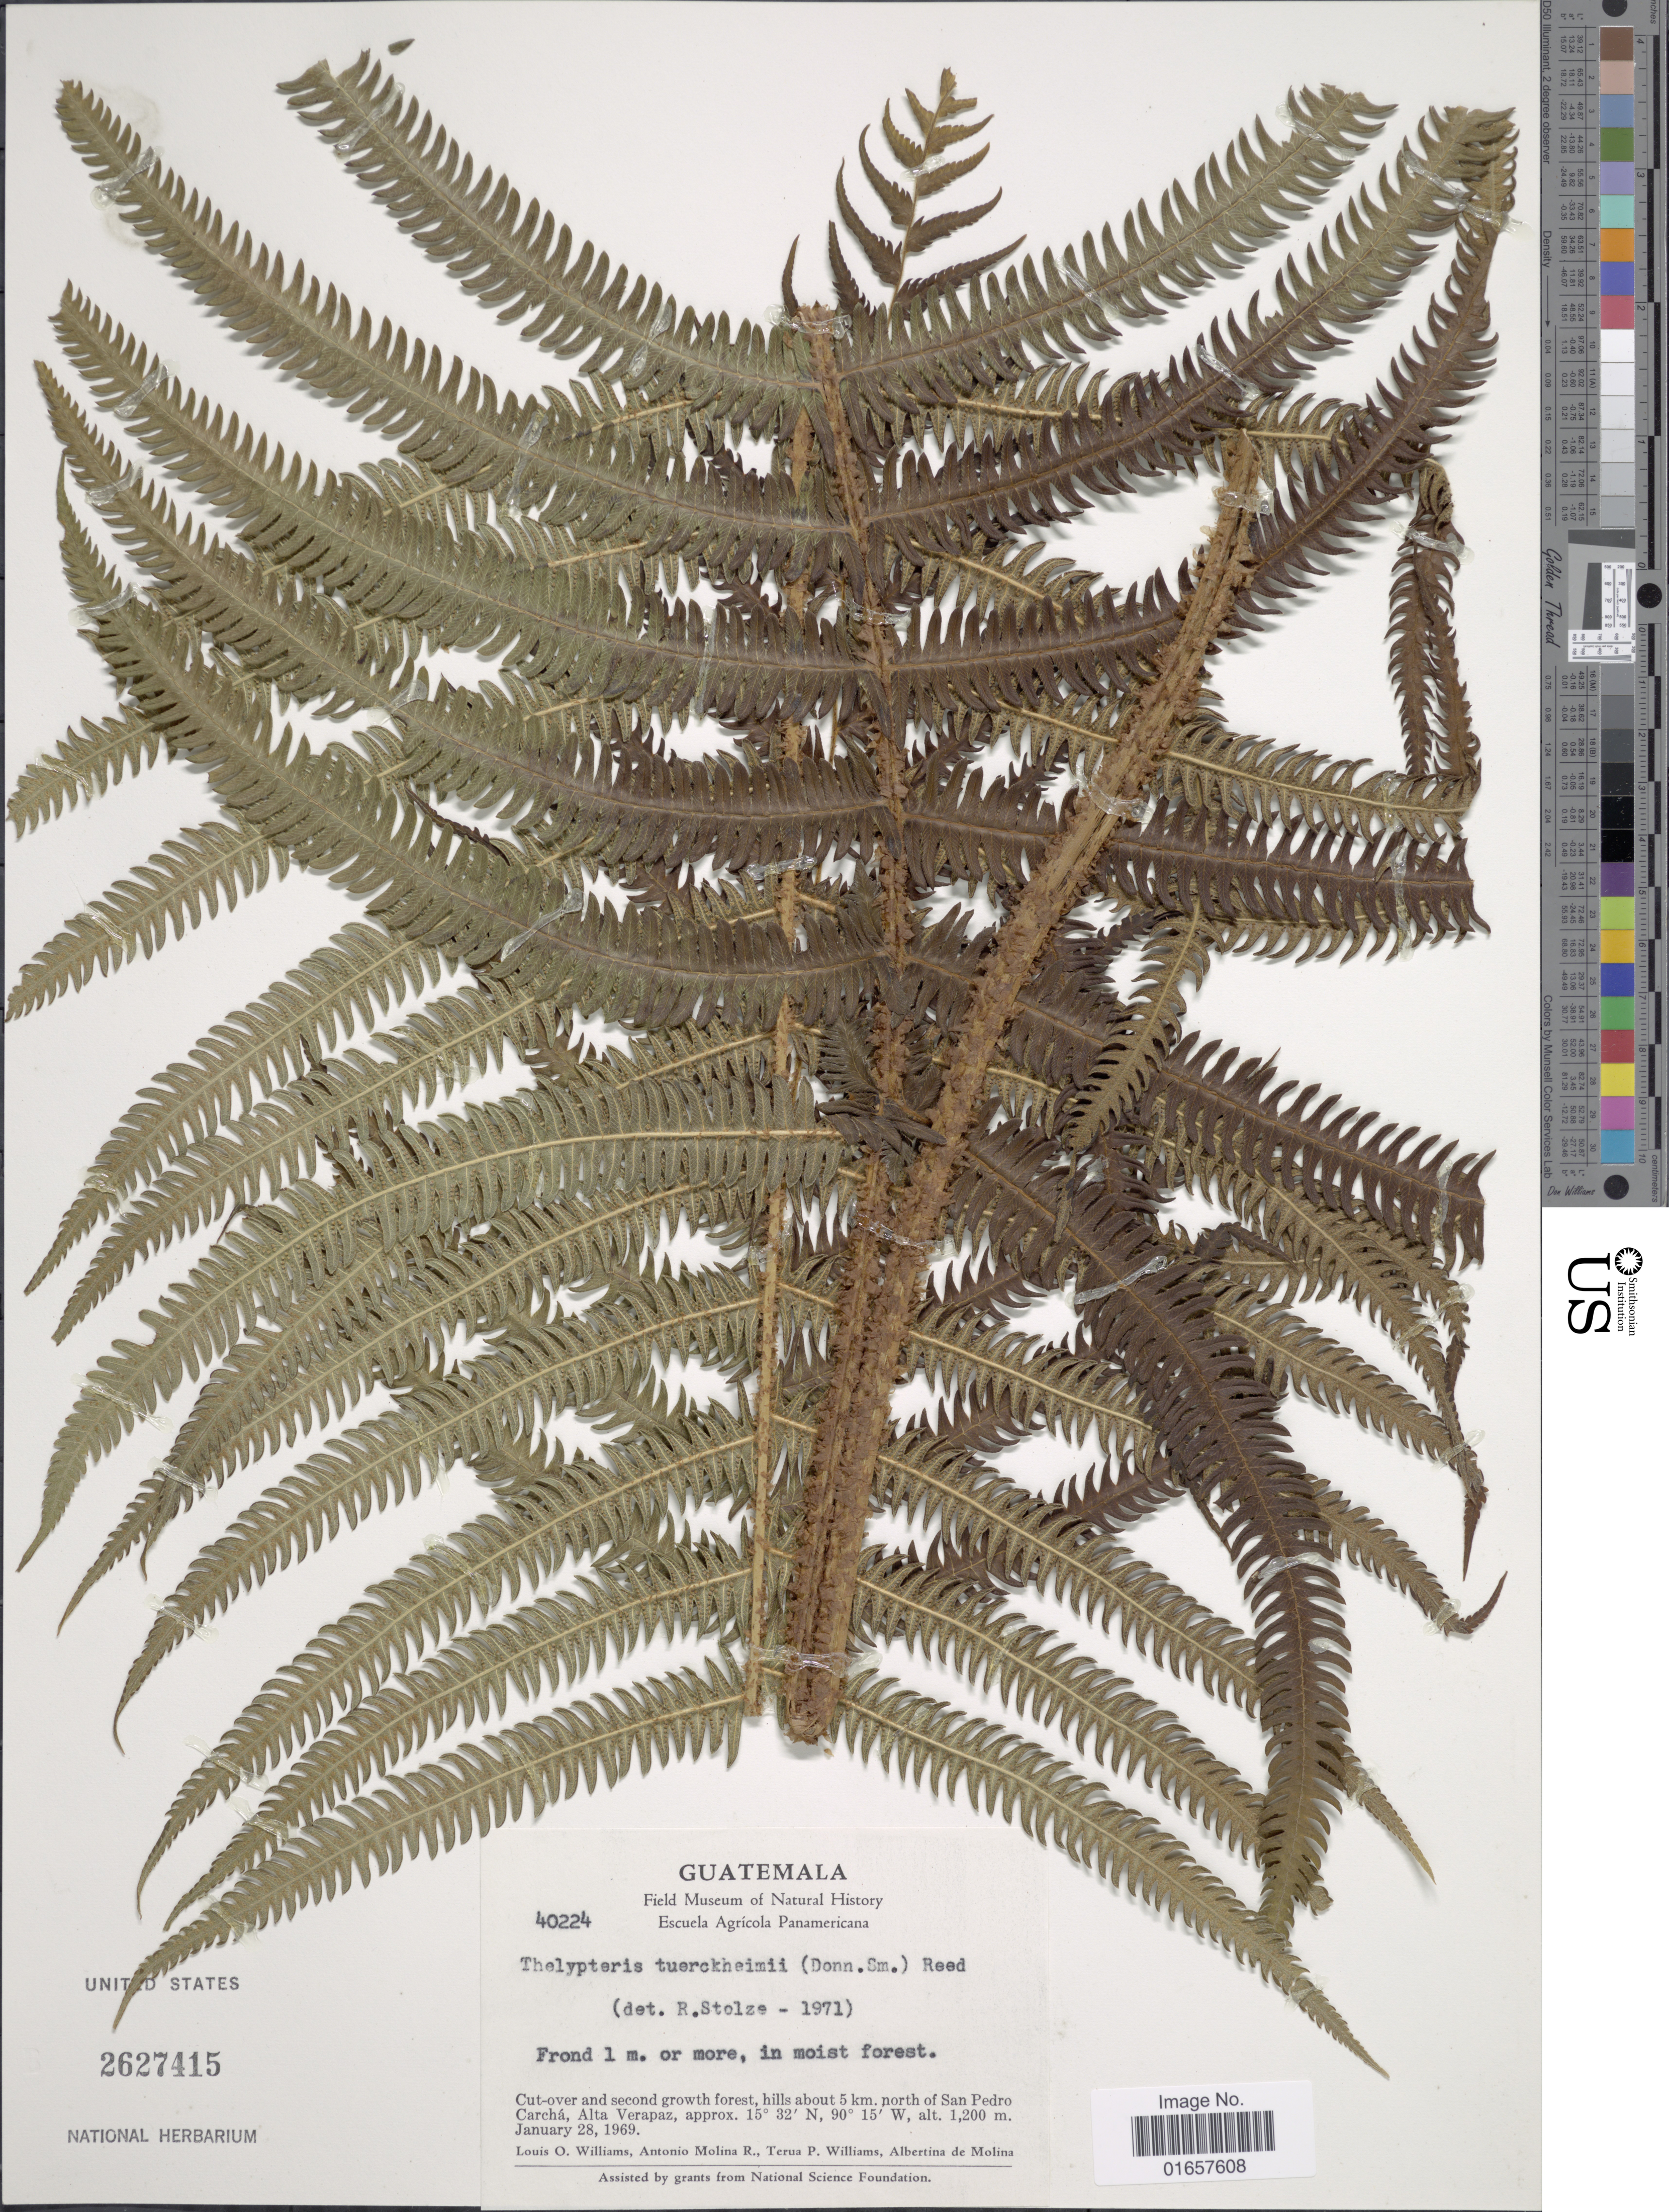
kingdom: Plantae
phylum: Tracheophyta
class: Polypodiopsida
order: Polypodiales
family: Thelypteridaceae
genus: Christella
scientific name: Christella tuerckheimii comb. ined.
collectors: L. O. Williams, A. Molina R., T. P. Williams & A. R. Molina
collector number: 40224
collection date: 1969-01-28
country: Guatemala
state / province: Alta Verapaz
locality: Guatemala, hills about 5 km. north of San Pedro Carchá, Alta Verapaz.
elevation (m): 1200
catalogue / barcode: US 2627415